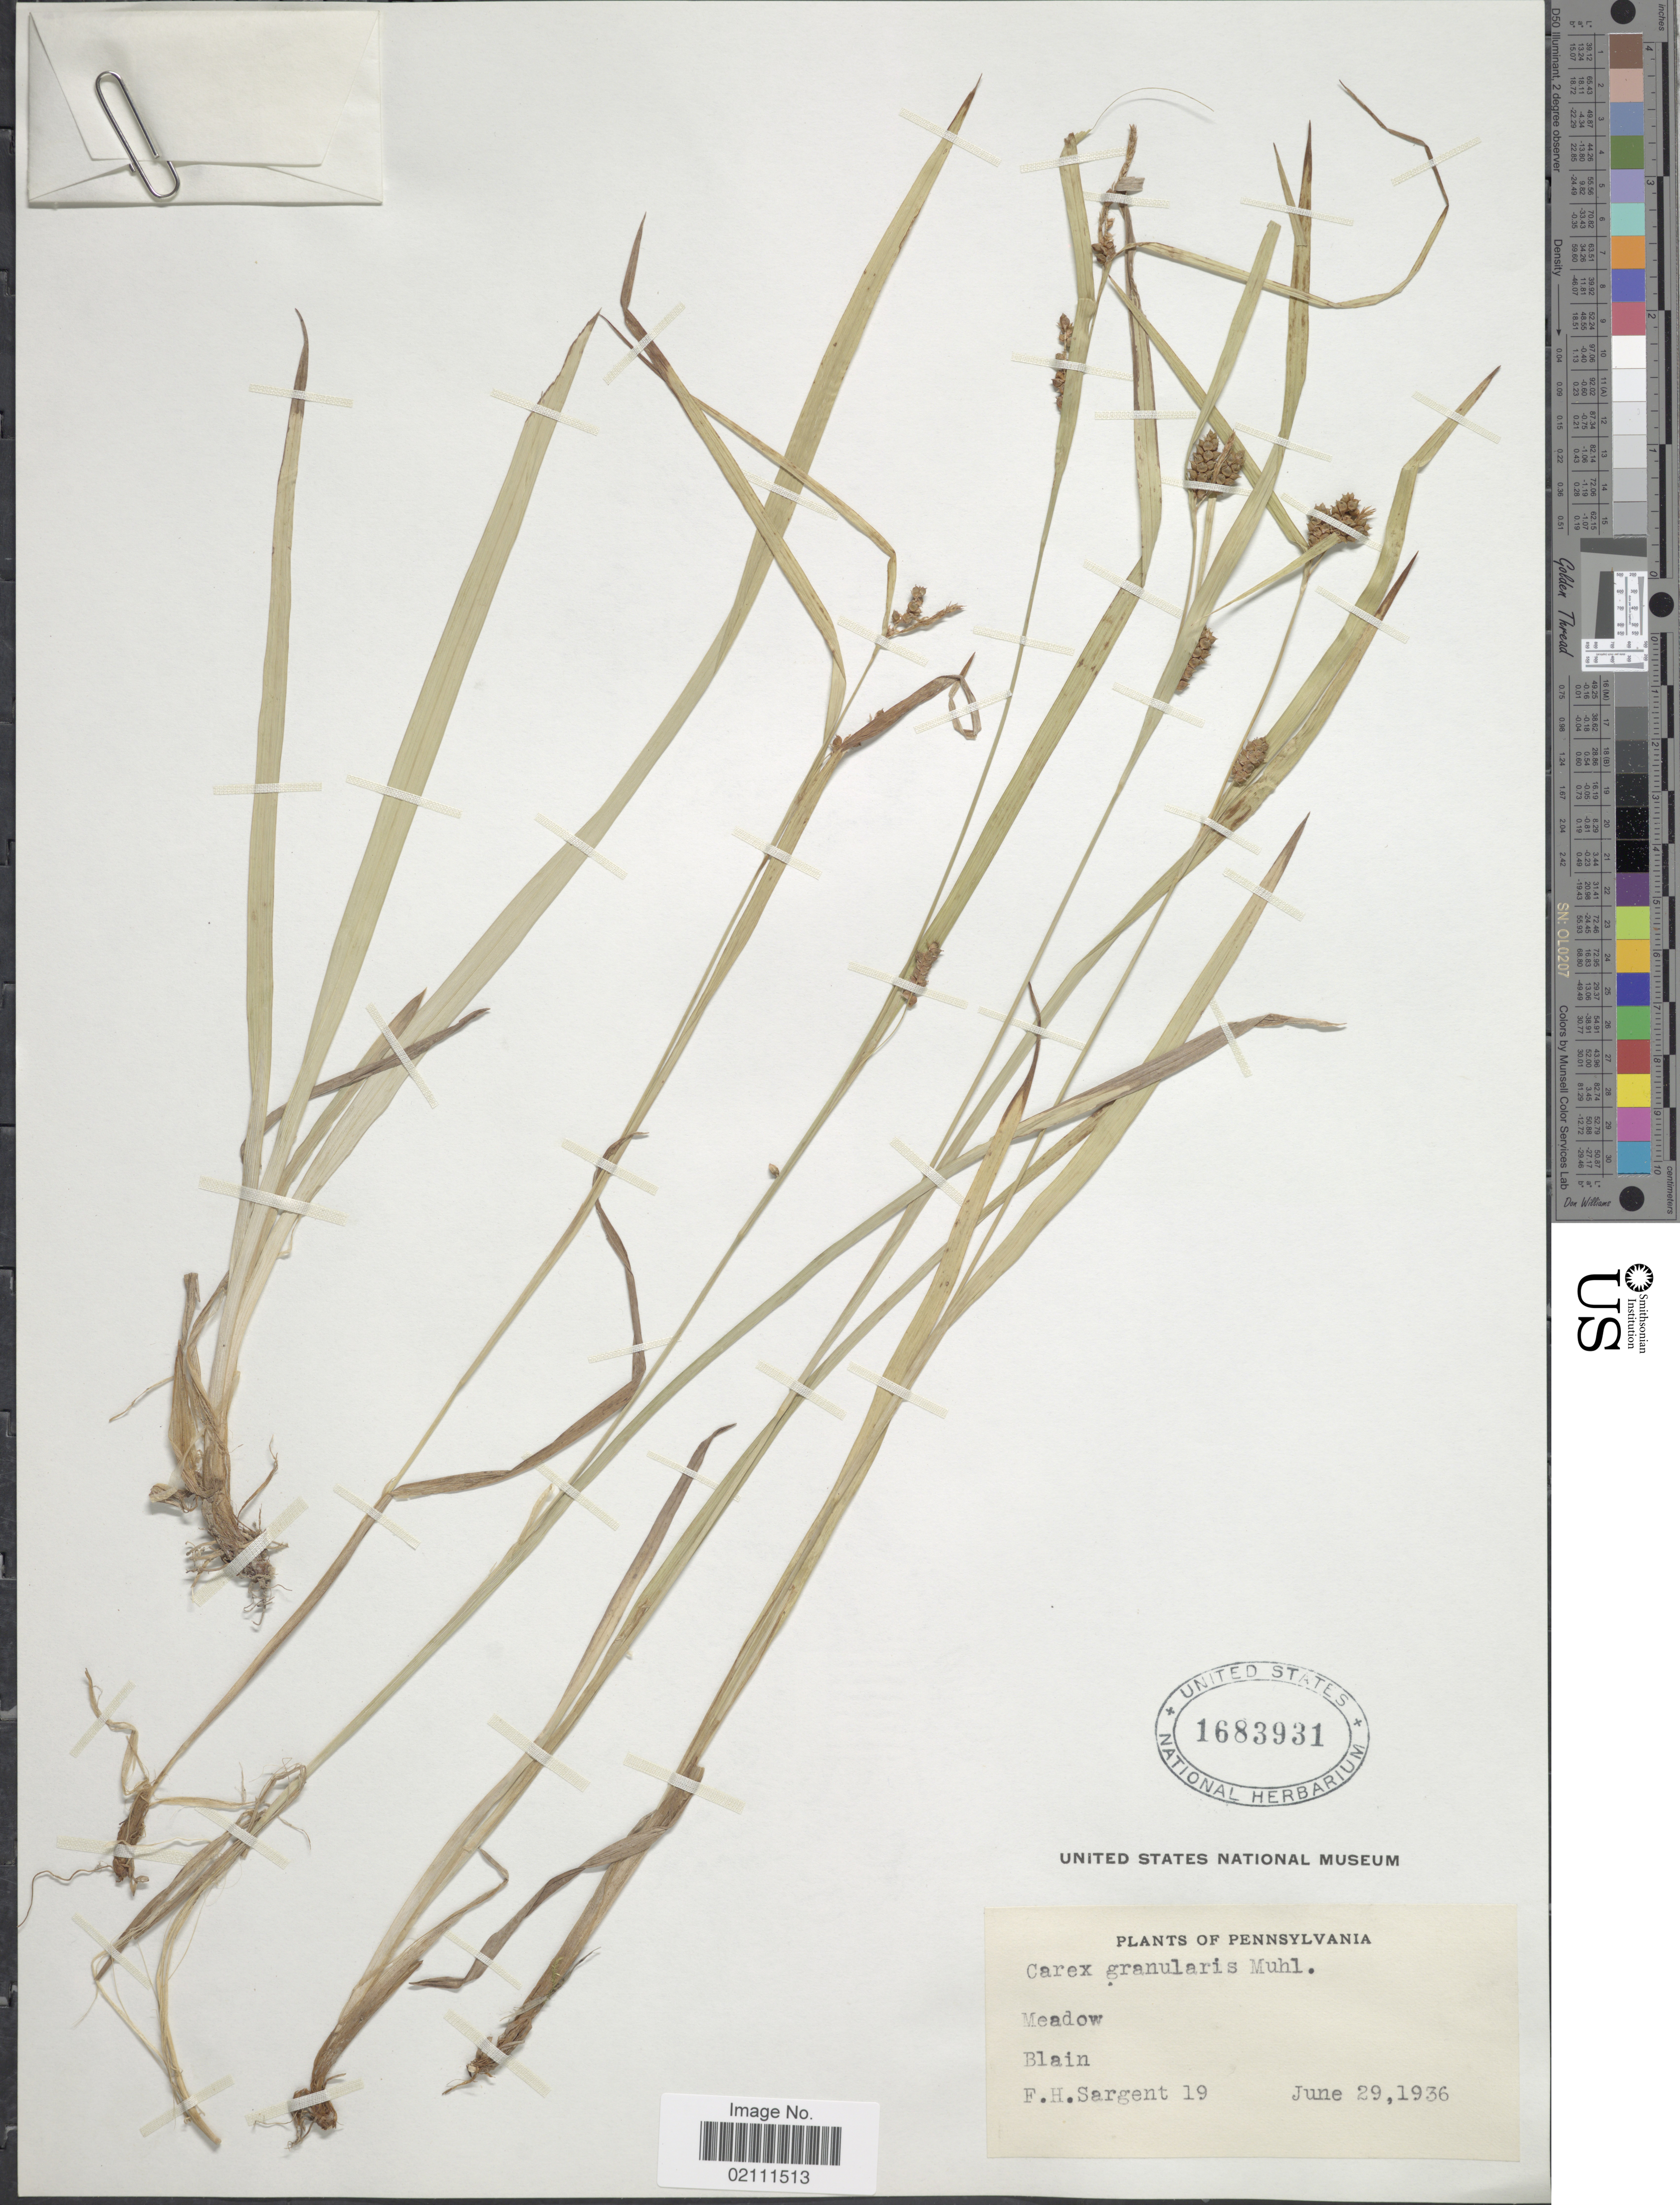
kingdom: Plantae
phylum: Tracheophyta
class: Liliopsida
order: Poales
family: Cyperaceae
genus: Carex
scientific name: Carex granularis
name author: Muhl. ex Willd.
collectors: F. H. Sargent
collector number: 19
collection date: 1936-06-29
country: United States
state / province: Pennsylvania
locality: Meadow, Blain.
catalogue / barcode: US 1683931